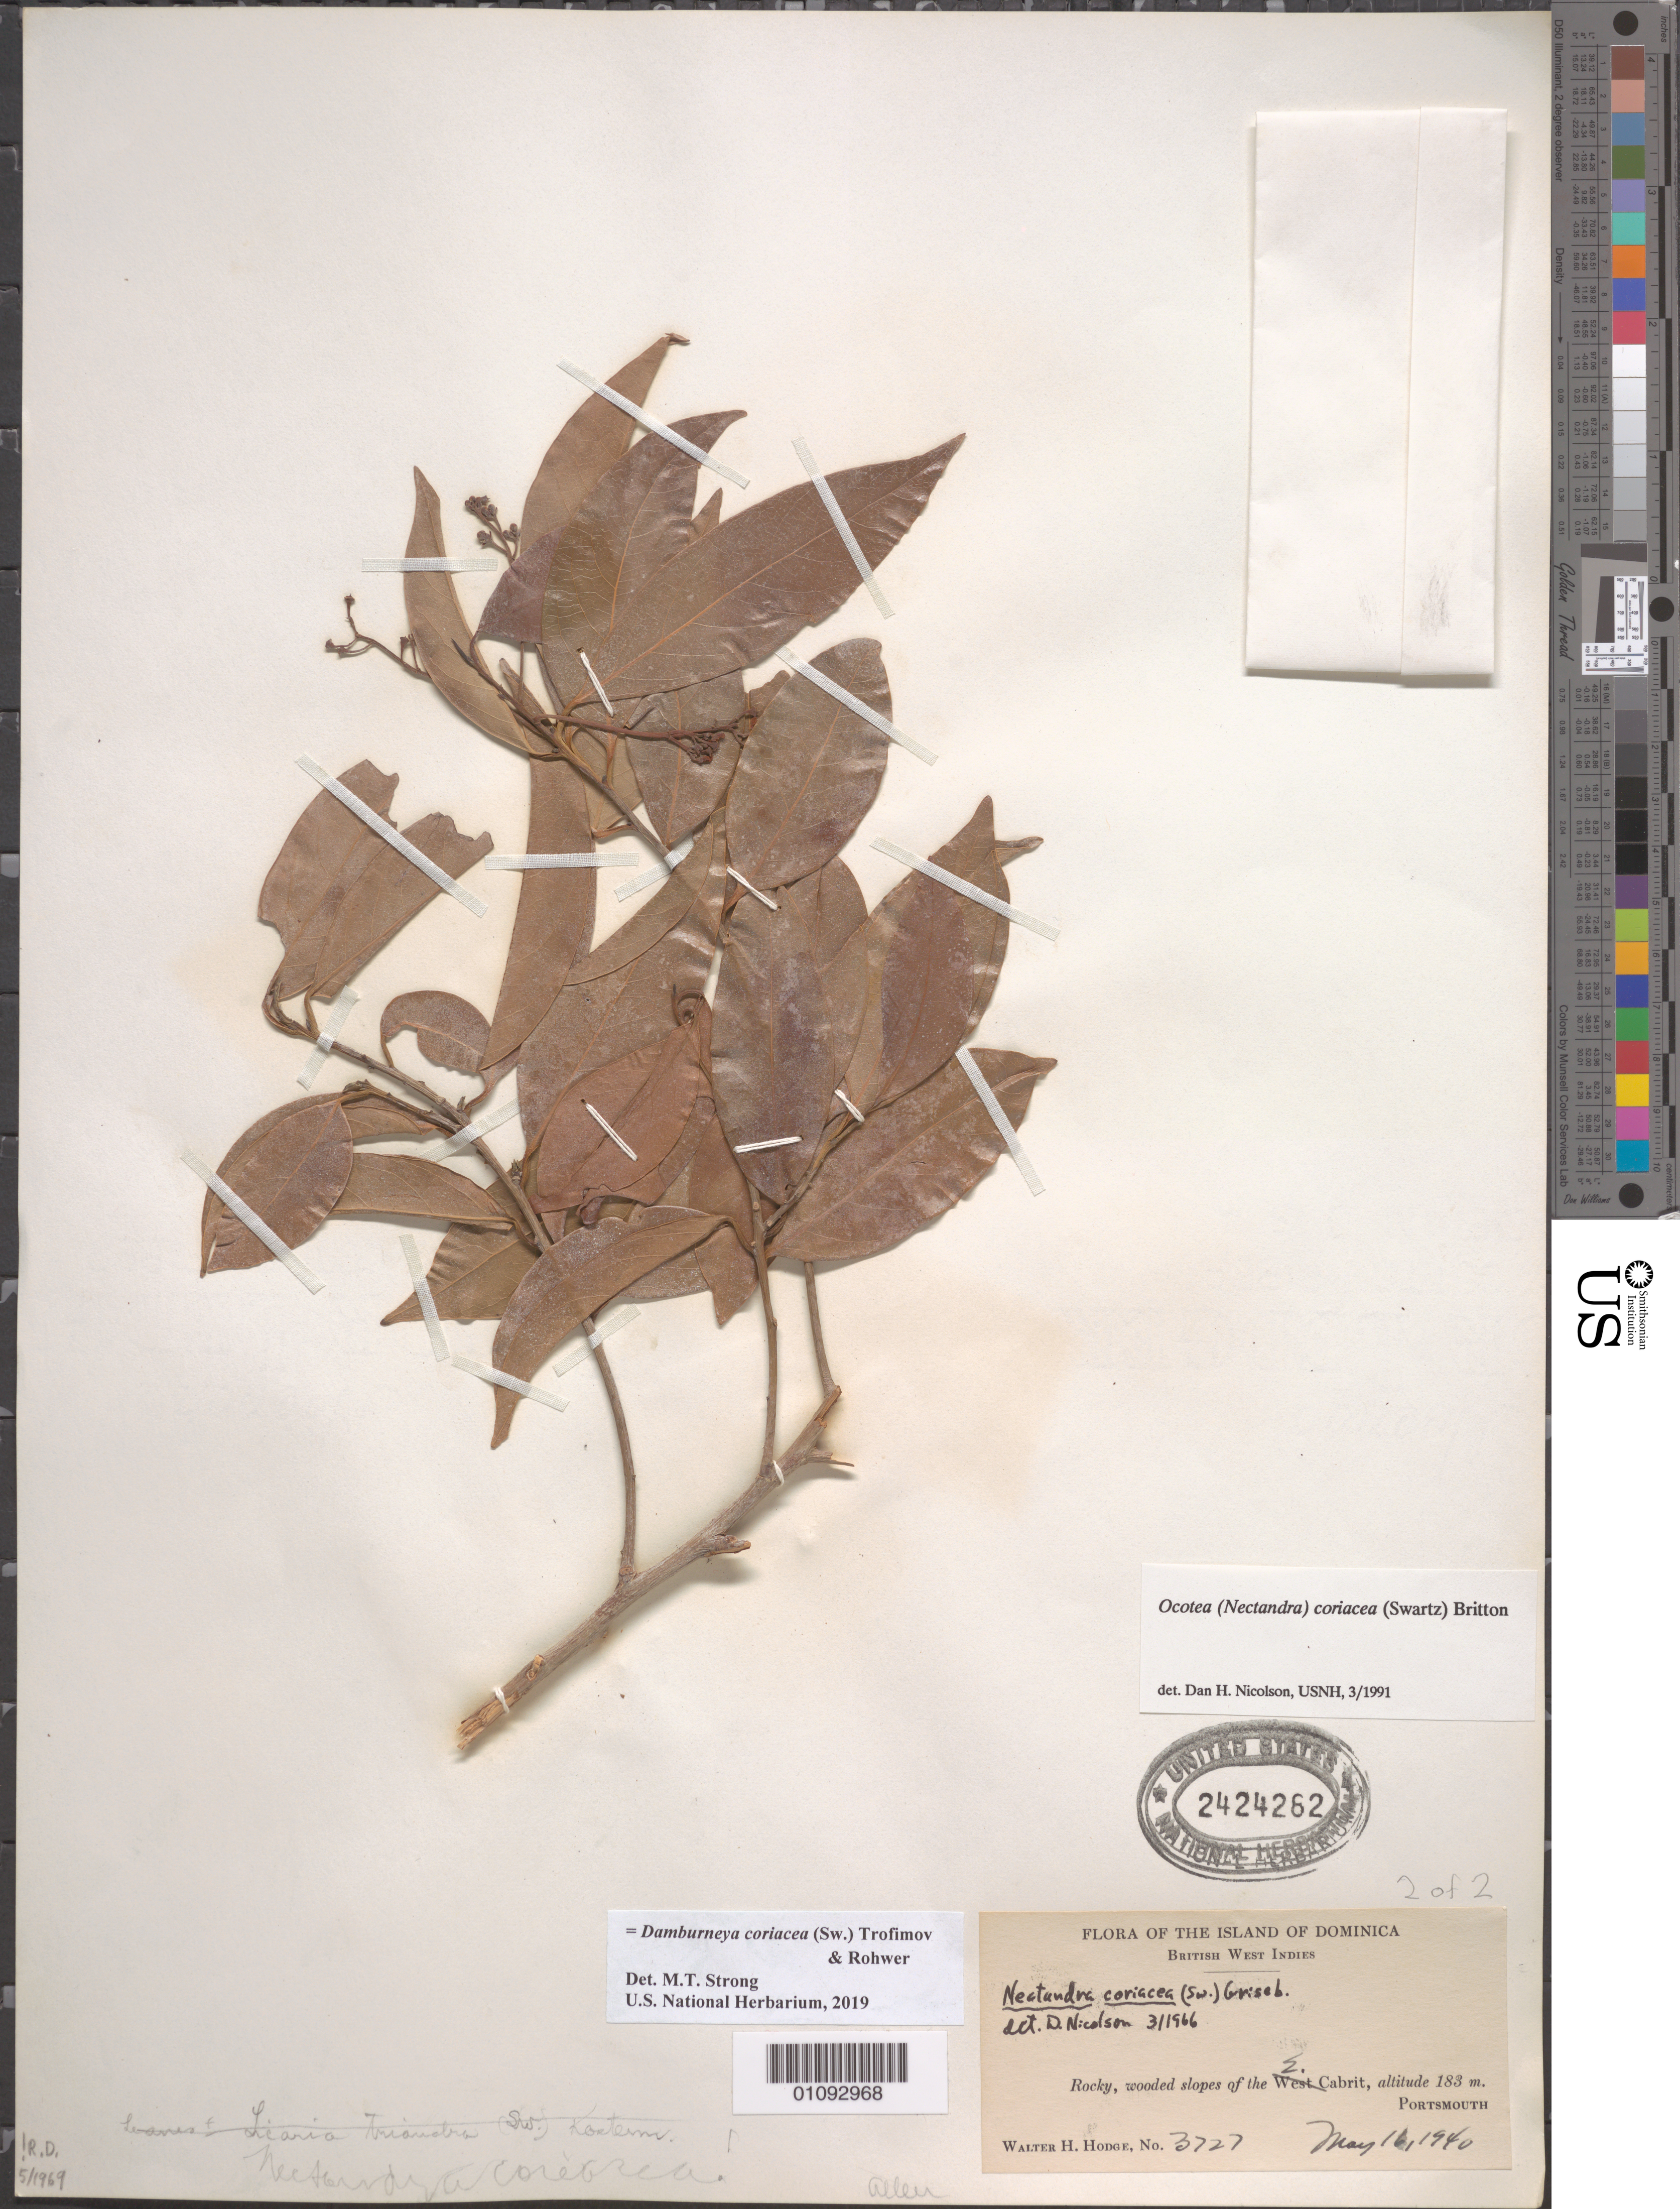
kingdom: Plantae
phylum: Tracheophyta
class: Magnoliopsida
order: Laurales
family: Lauraceae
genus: Damburneya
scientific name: Damburneya coriacea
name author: (Sw.) Trofimov & Rohwer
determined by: Strong, M. T., (US), Smithsonian Institution - National Museum of Natural History (UNITED STATES)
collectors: W. Hodge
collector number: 3727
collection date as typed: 16 May 1940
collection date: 1940-05-16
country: Dominica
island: Dominica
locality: East Cabrit.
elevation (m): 183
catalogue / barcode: US 2424262